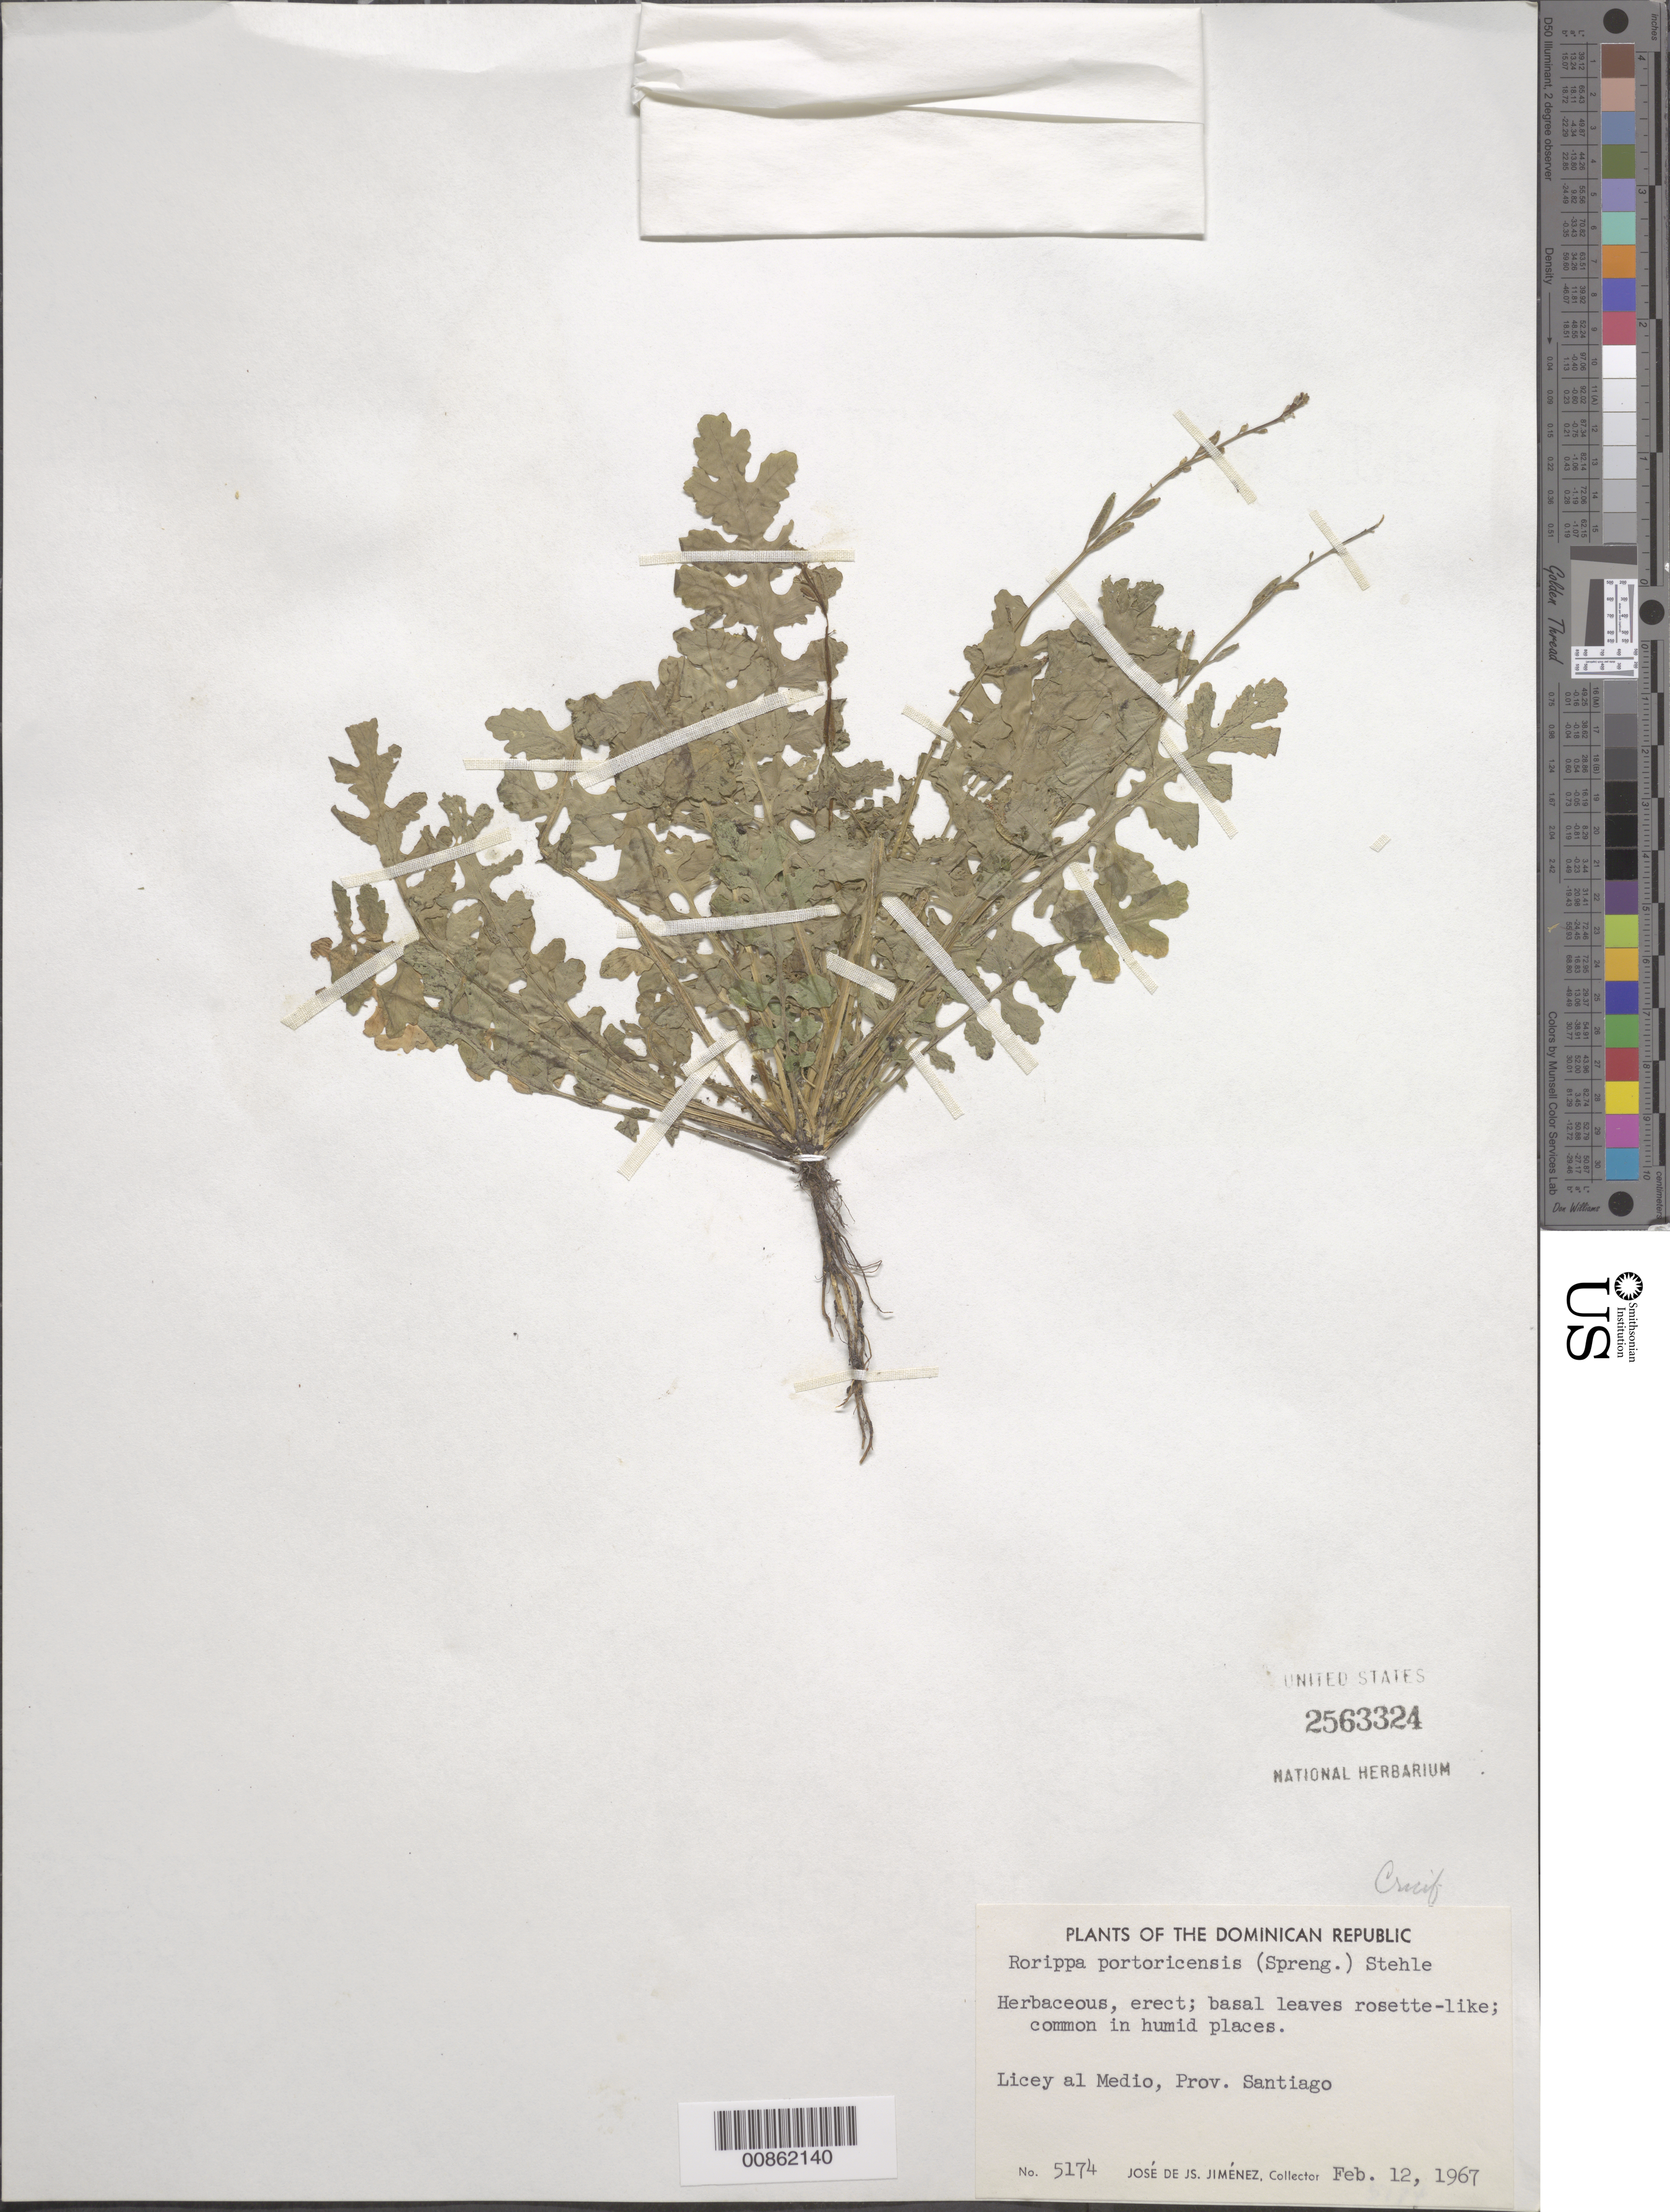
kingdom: Plantae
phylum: Tracheophyta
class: Magnoliopsida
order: Brassicales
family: Brassicaceae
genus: Rorippa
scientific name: Rorippa portoricensis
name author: (Spreng.) Stehlé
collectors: J. J. Jiménez Almonte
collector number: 5174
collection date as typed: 12 Feb 1967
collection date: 1967-02-12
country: Dominican Republic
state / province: Santiago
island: Hispaniola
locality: Licey al Medio.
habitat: Common in humid places.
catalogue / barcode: US 2563324